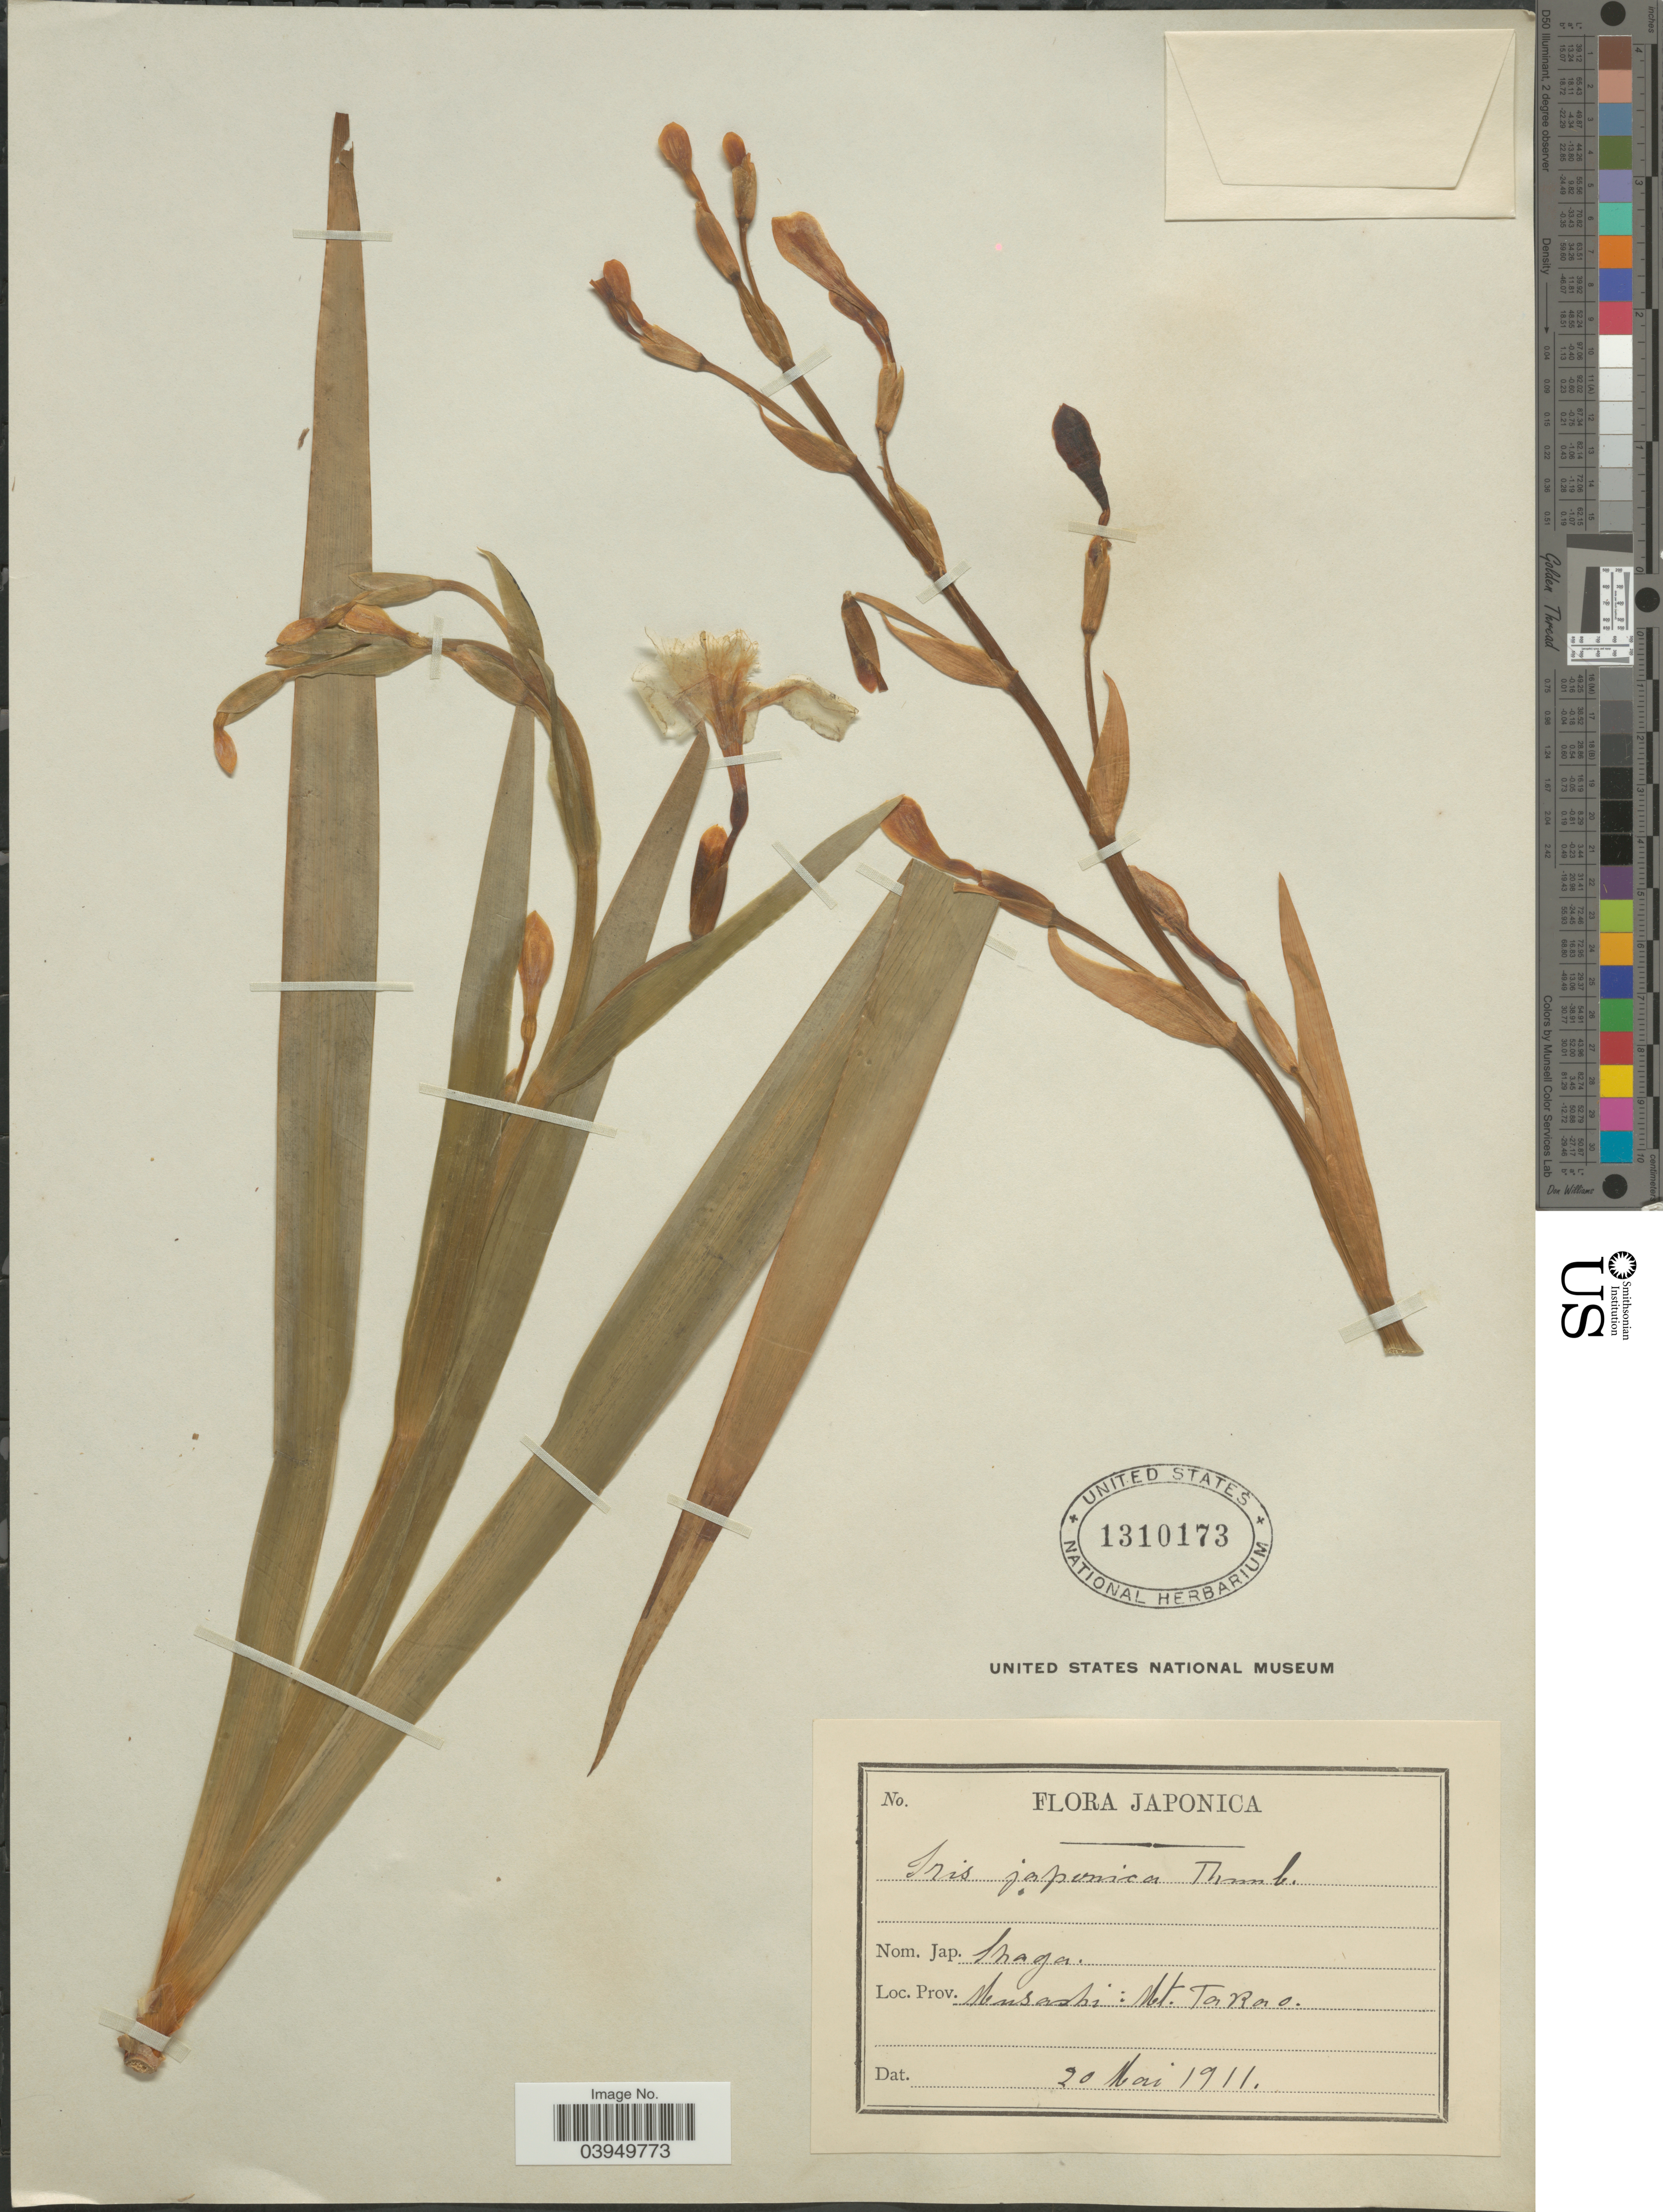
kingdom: Plantae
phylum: Tracheophyta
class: Liliopsida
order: Asparagales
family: Iridaceae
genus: Iris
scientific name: Iris japonica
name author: Thunb.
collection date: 1911-05-20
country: Japan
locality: Prov. Musashi: Mt. Takao.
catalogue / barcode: US 1310173